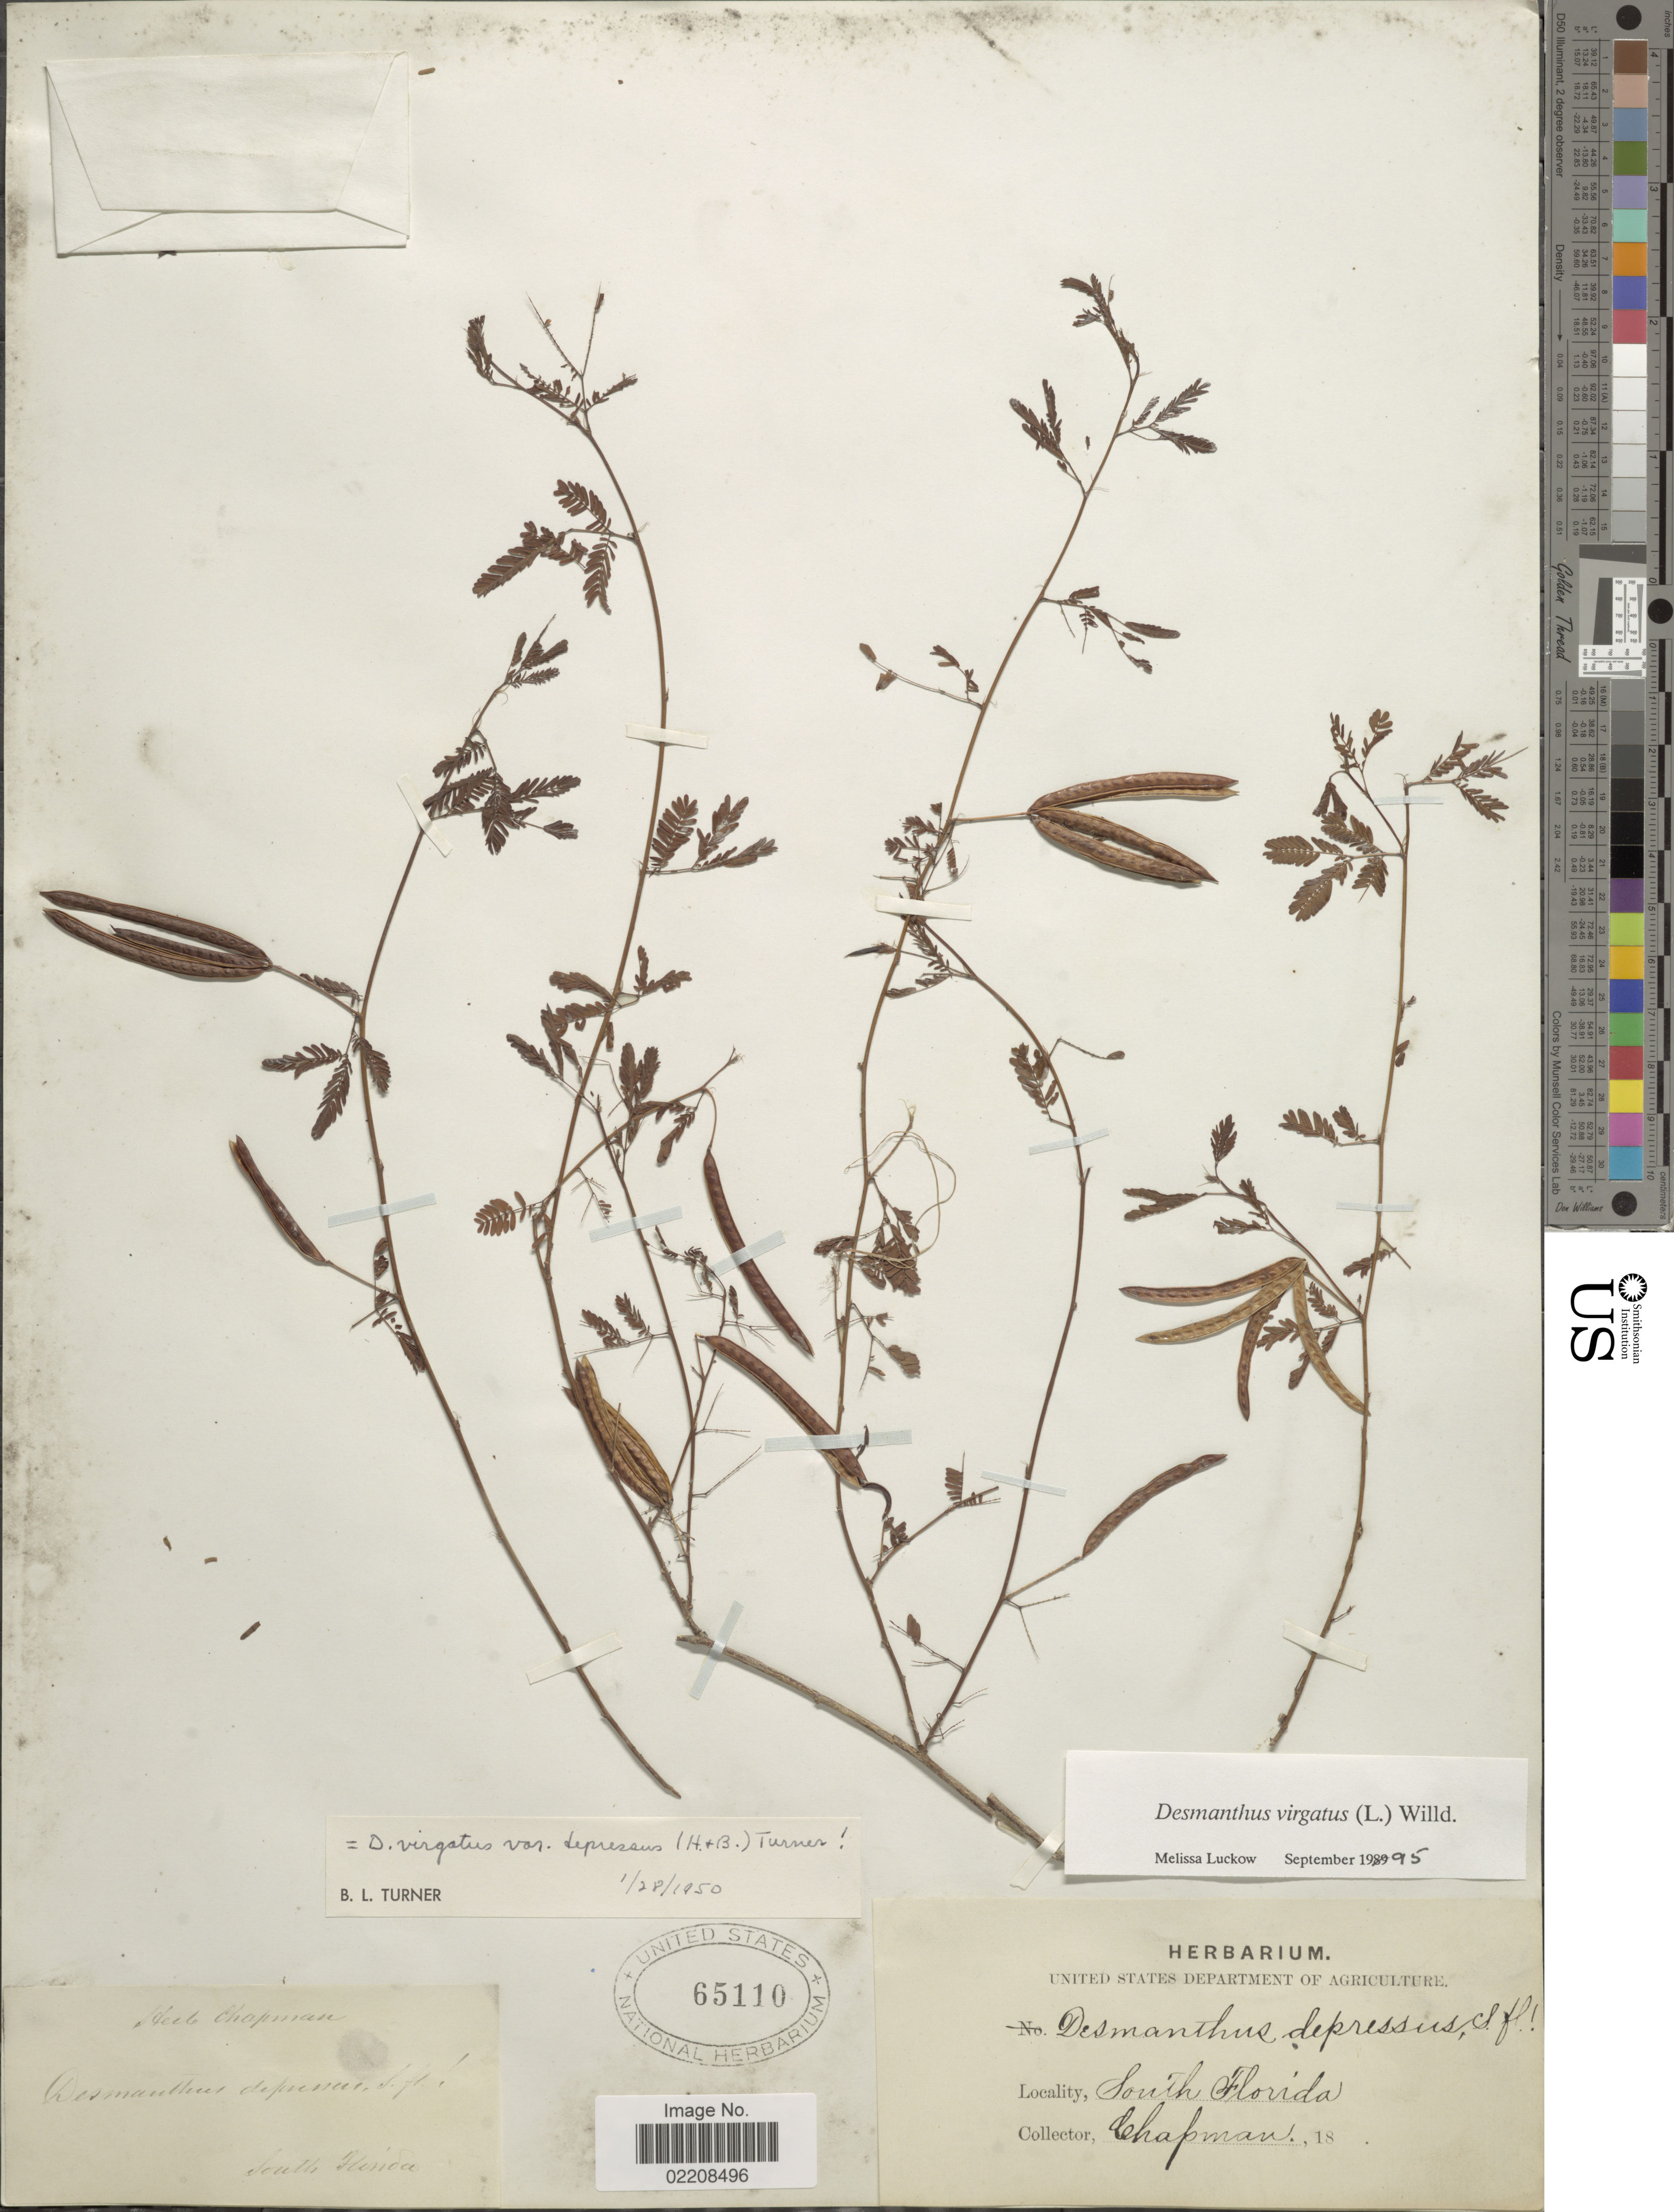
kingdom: Plantae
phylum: Tracheophyta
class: Magnoliopsida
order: Fabales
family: Fabaceae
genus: Desmanthus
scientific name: Desmanthus virgatus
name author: (L.) Willd.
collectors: A. Chapman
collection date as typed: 18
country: United States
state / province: Florida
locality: South Florida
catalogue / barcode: US 65110